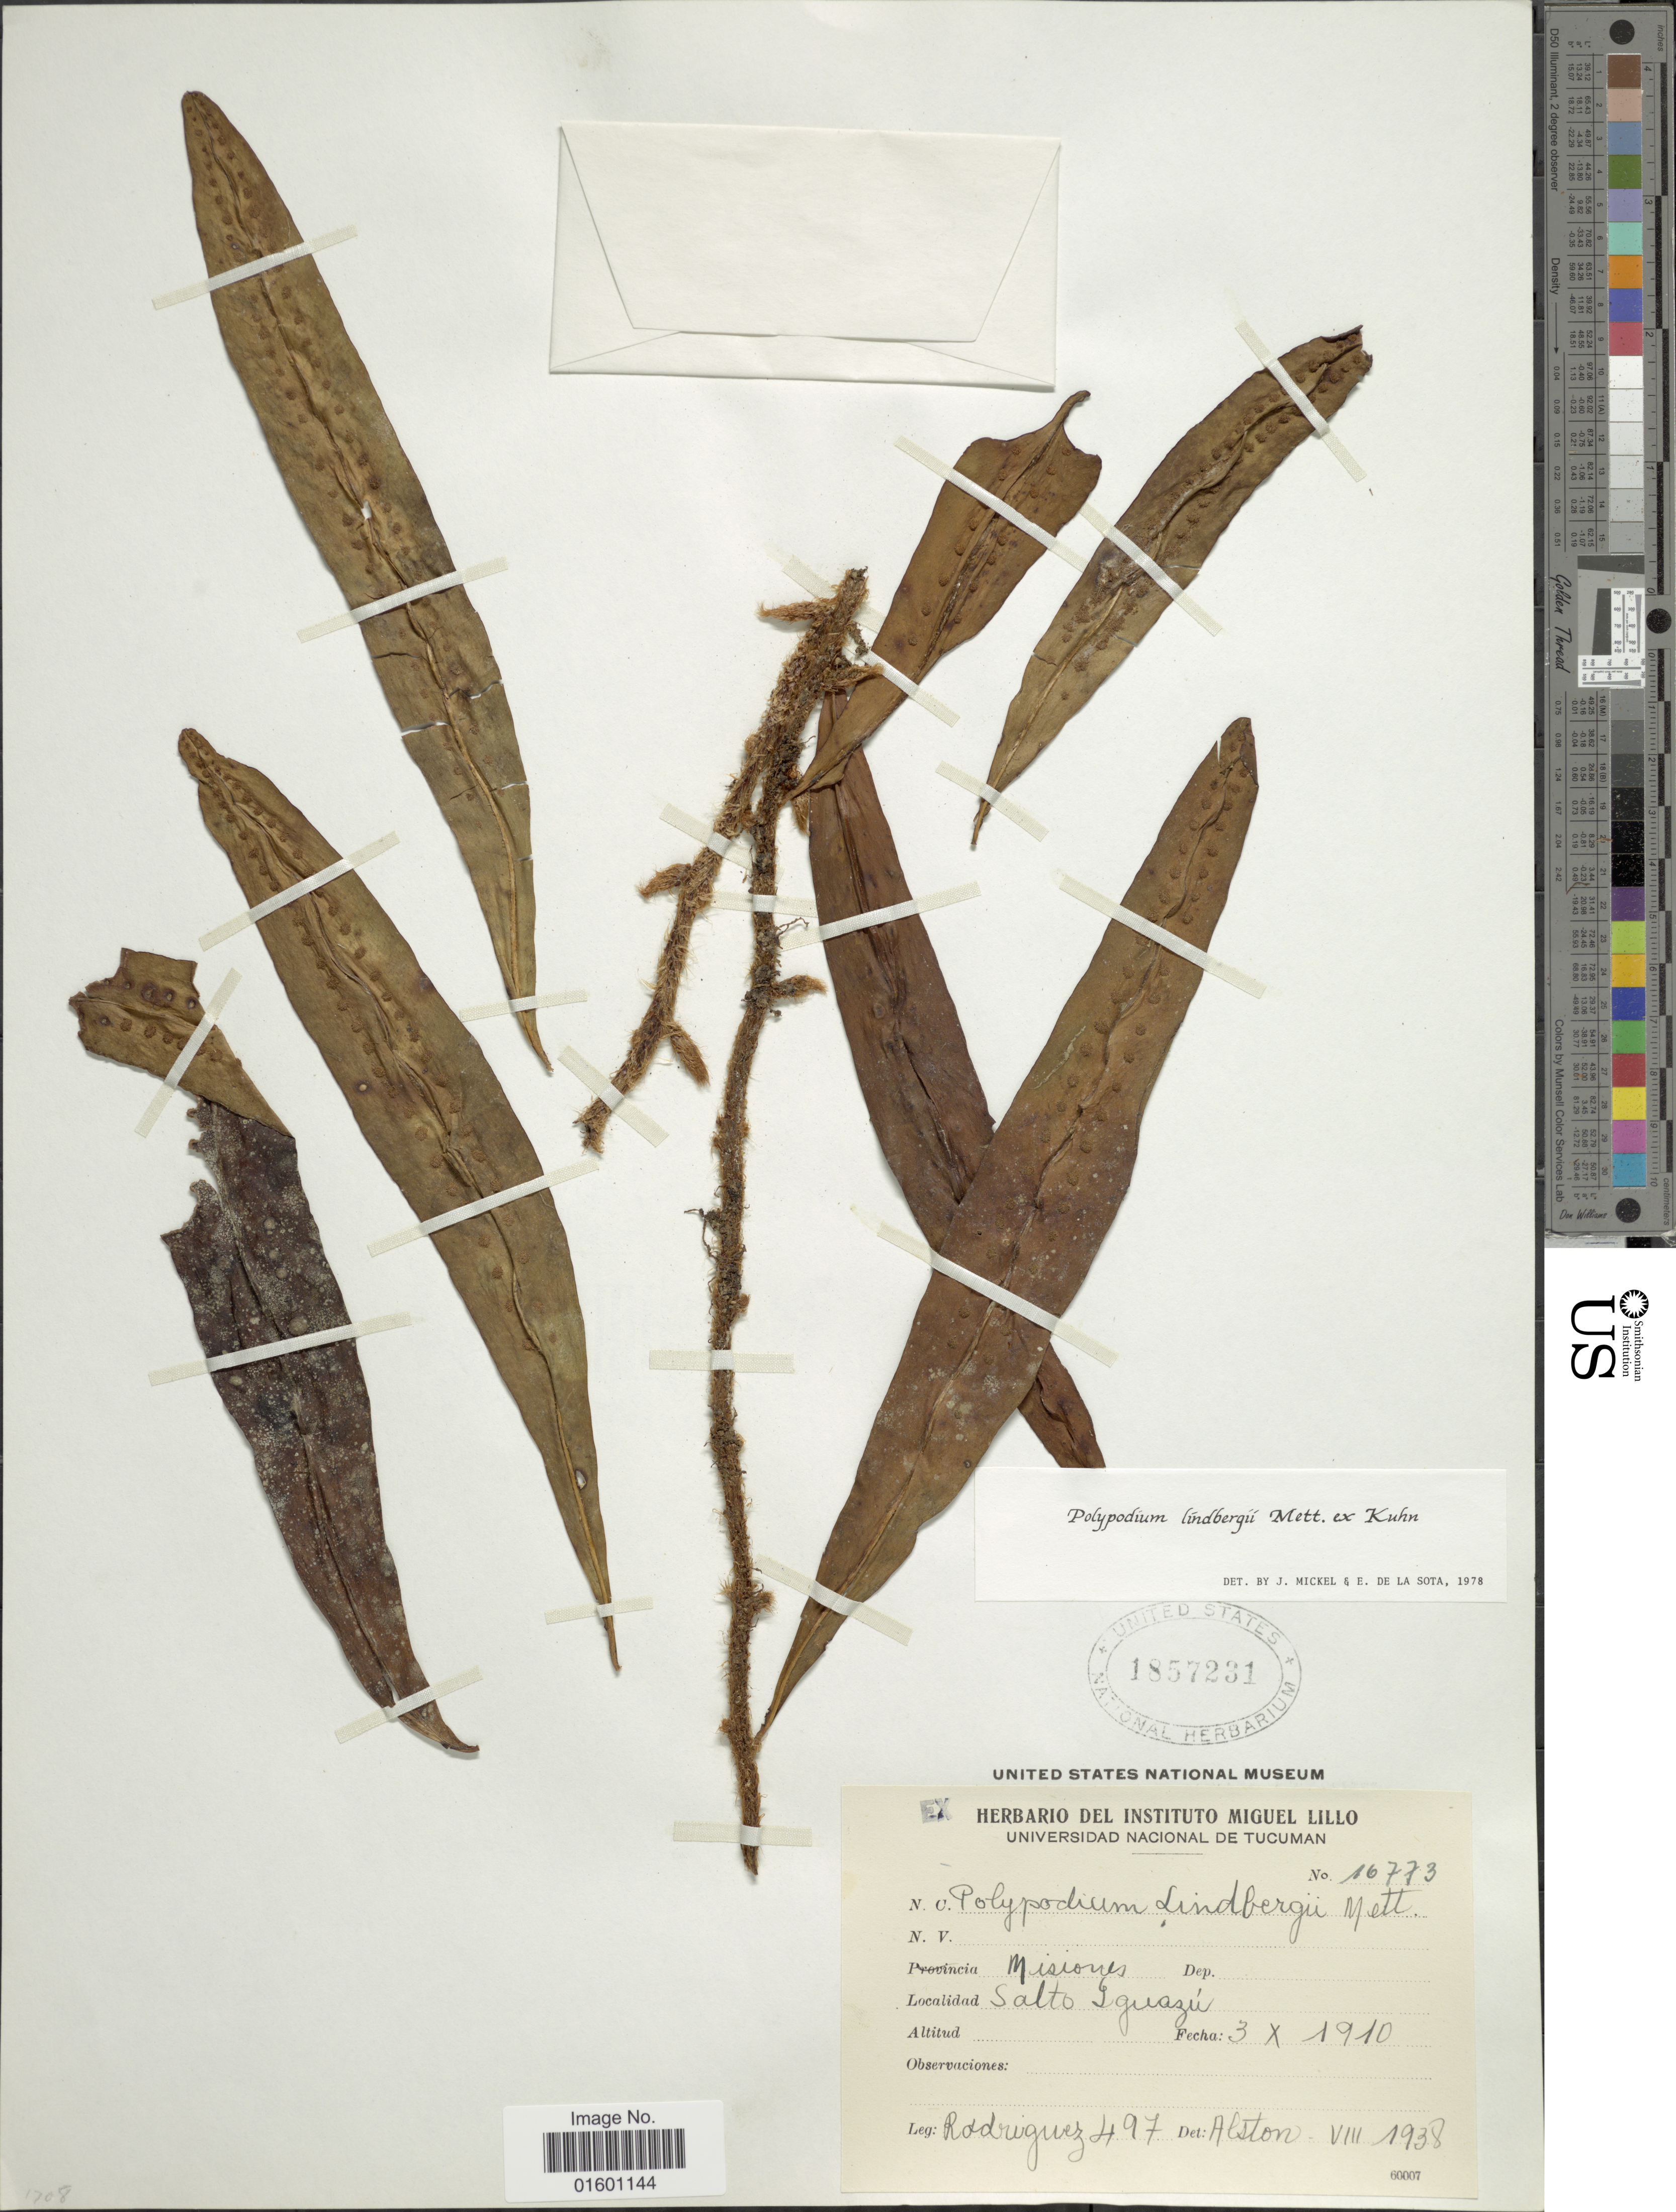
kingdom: Plantae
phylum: Tracheophyta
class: Polypodiopsida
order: Polypodiales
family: Polypodiaceae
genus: Microgramma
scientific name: Microgramma lindbergii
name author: (Mett.) Sota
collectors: Rodriguez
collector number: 497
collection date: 1910-10-03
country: Argentina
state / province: Misiones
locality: Salto Iguazu.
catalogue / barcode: US 1857231